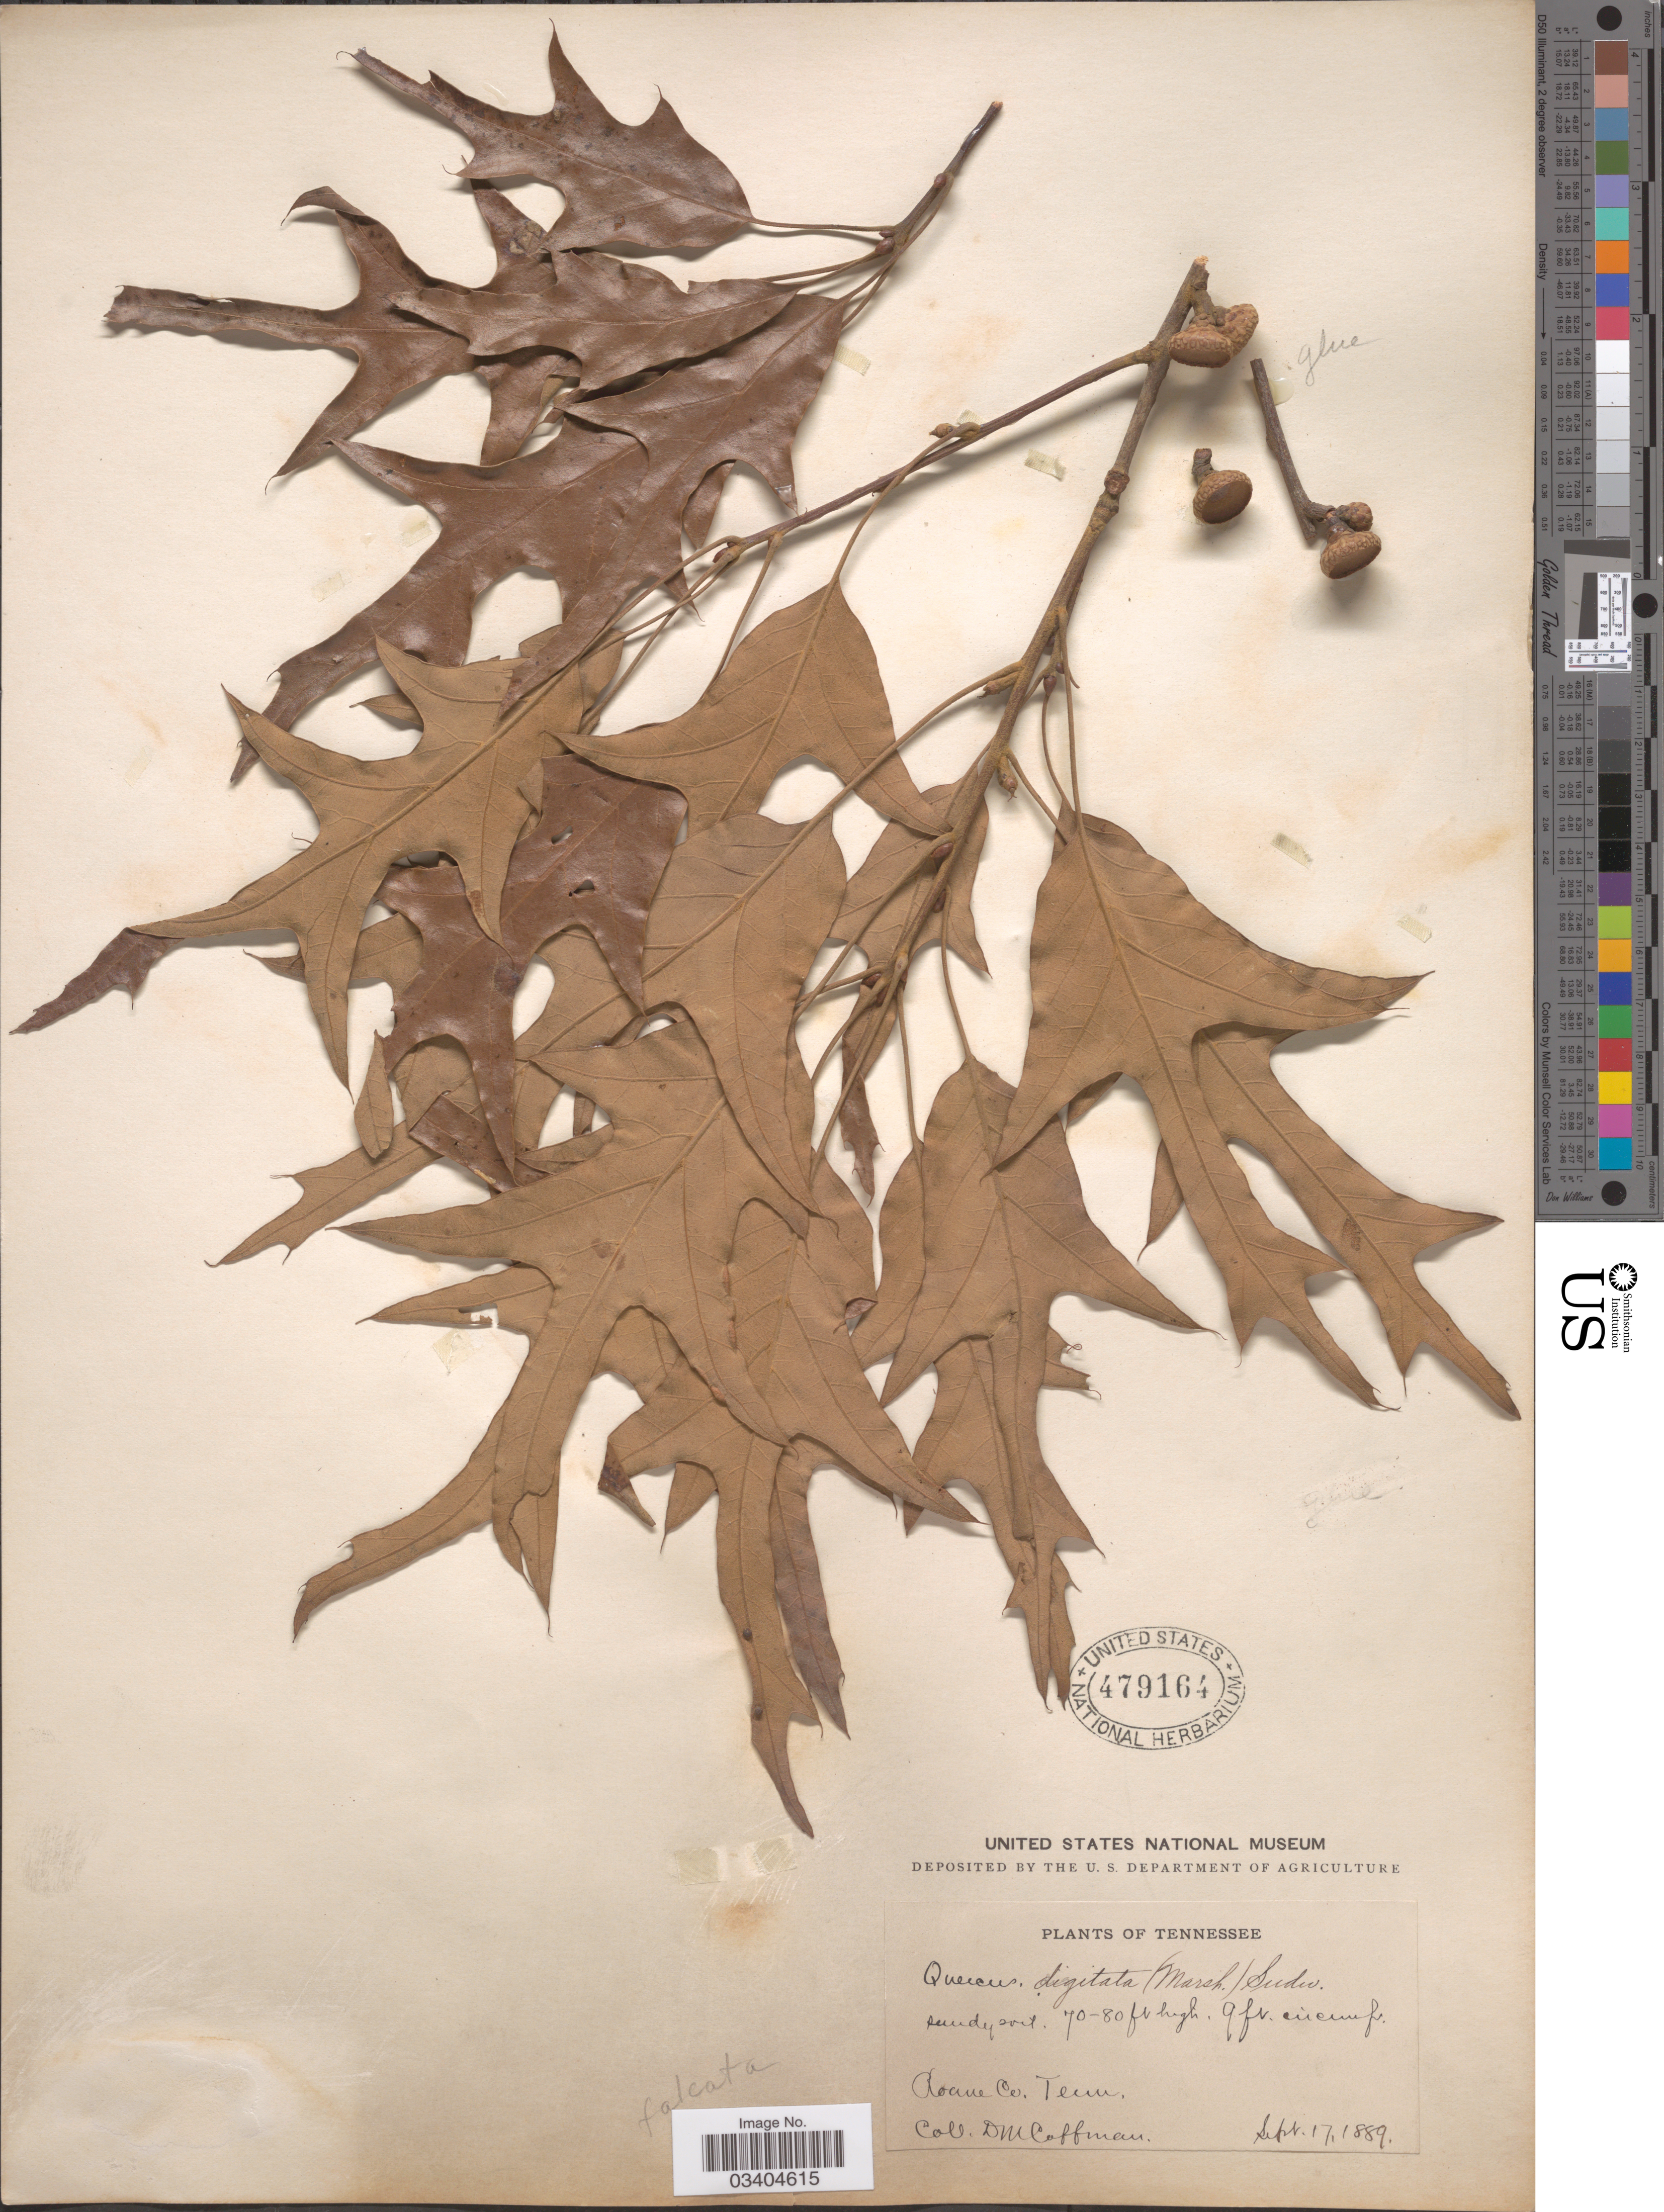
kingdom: Plantae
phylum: Tracheophyta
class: Magnoliopsida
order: Fagales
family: Fagaceae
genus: Quercus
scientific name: Quercus falcata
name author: Michx.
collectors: D. M. Coffman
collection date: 1889-09-17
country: United States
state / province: Tennessee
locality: Roane Co.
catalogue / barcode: US 479164